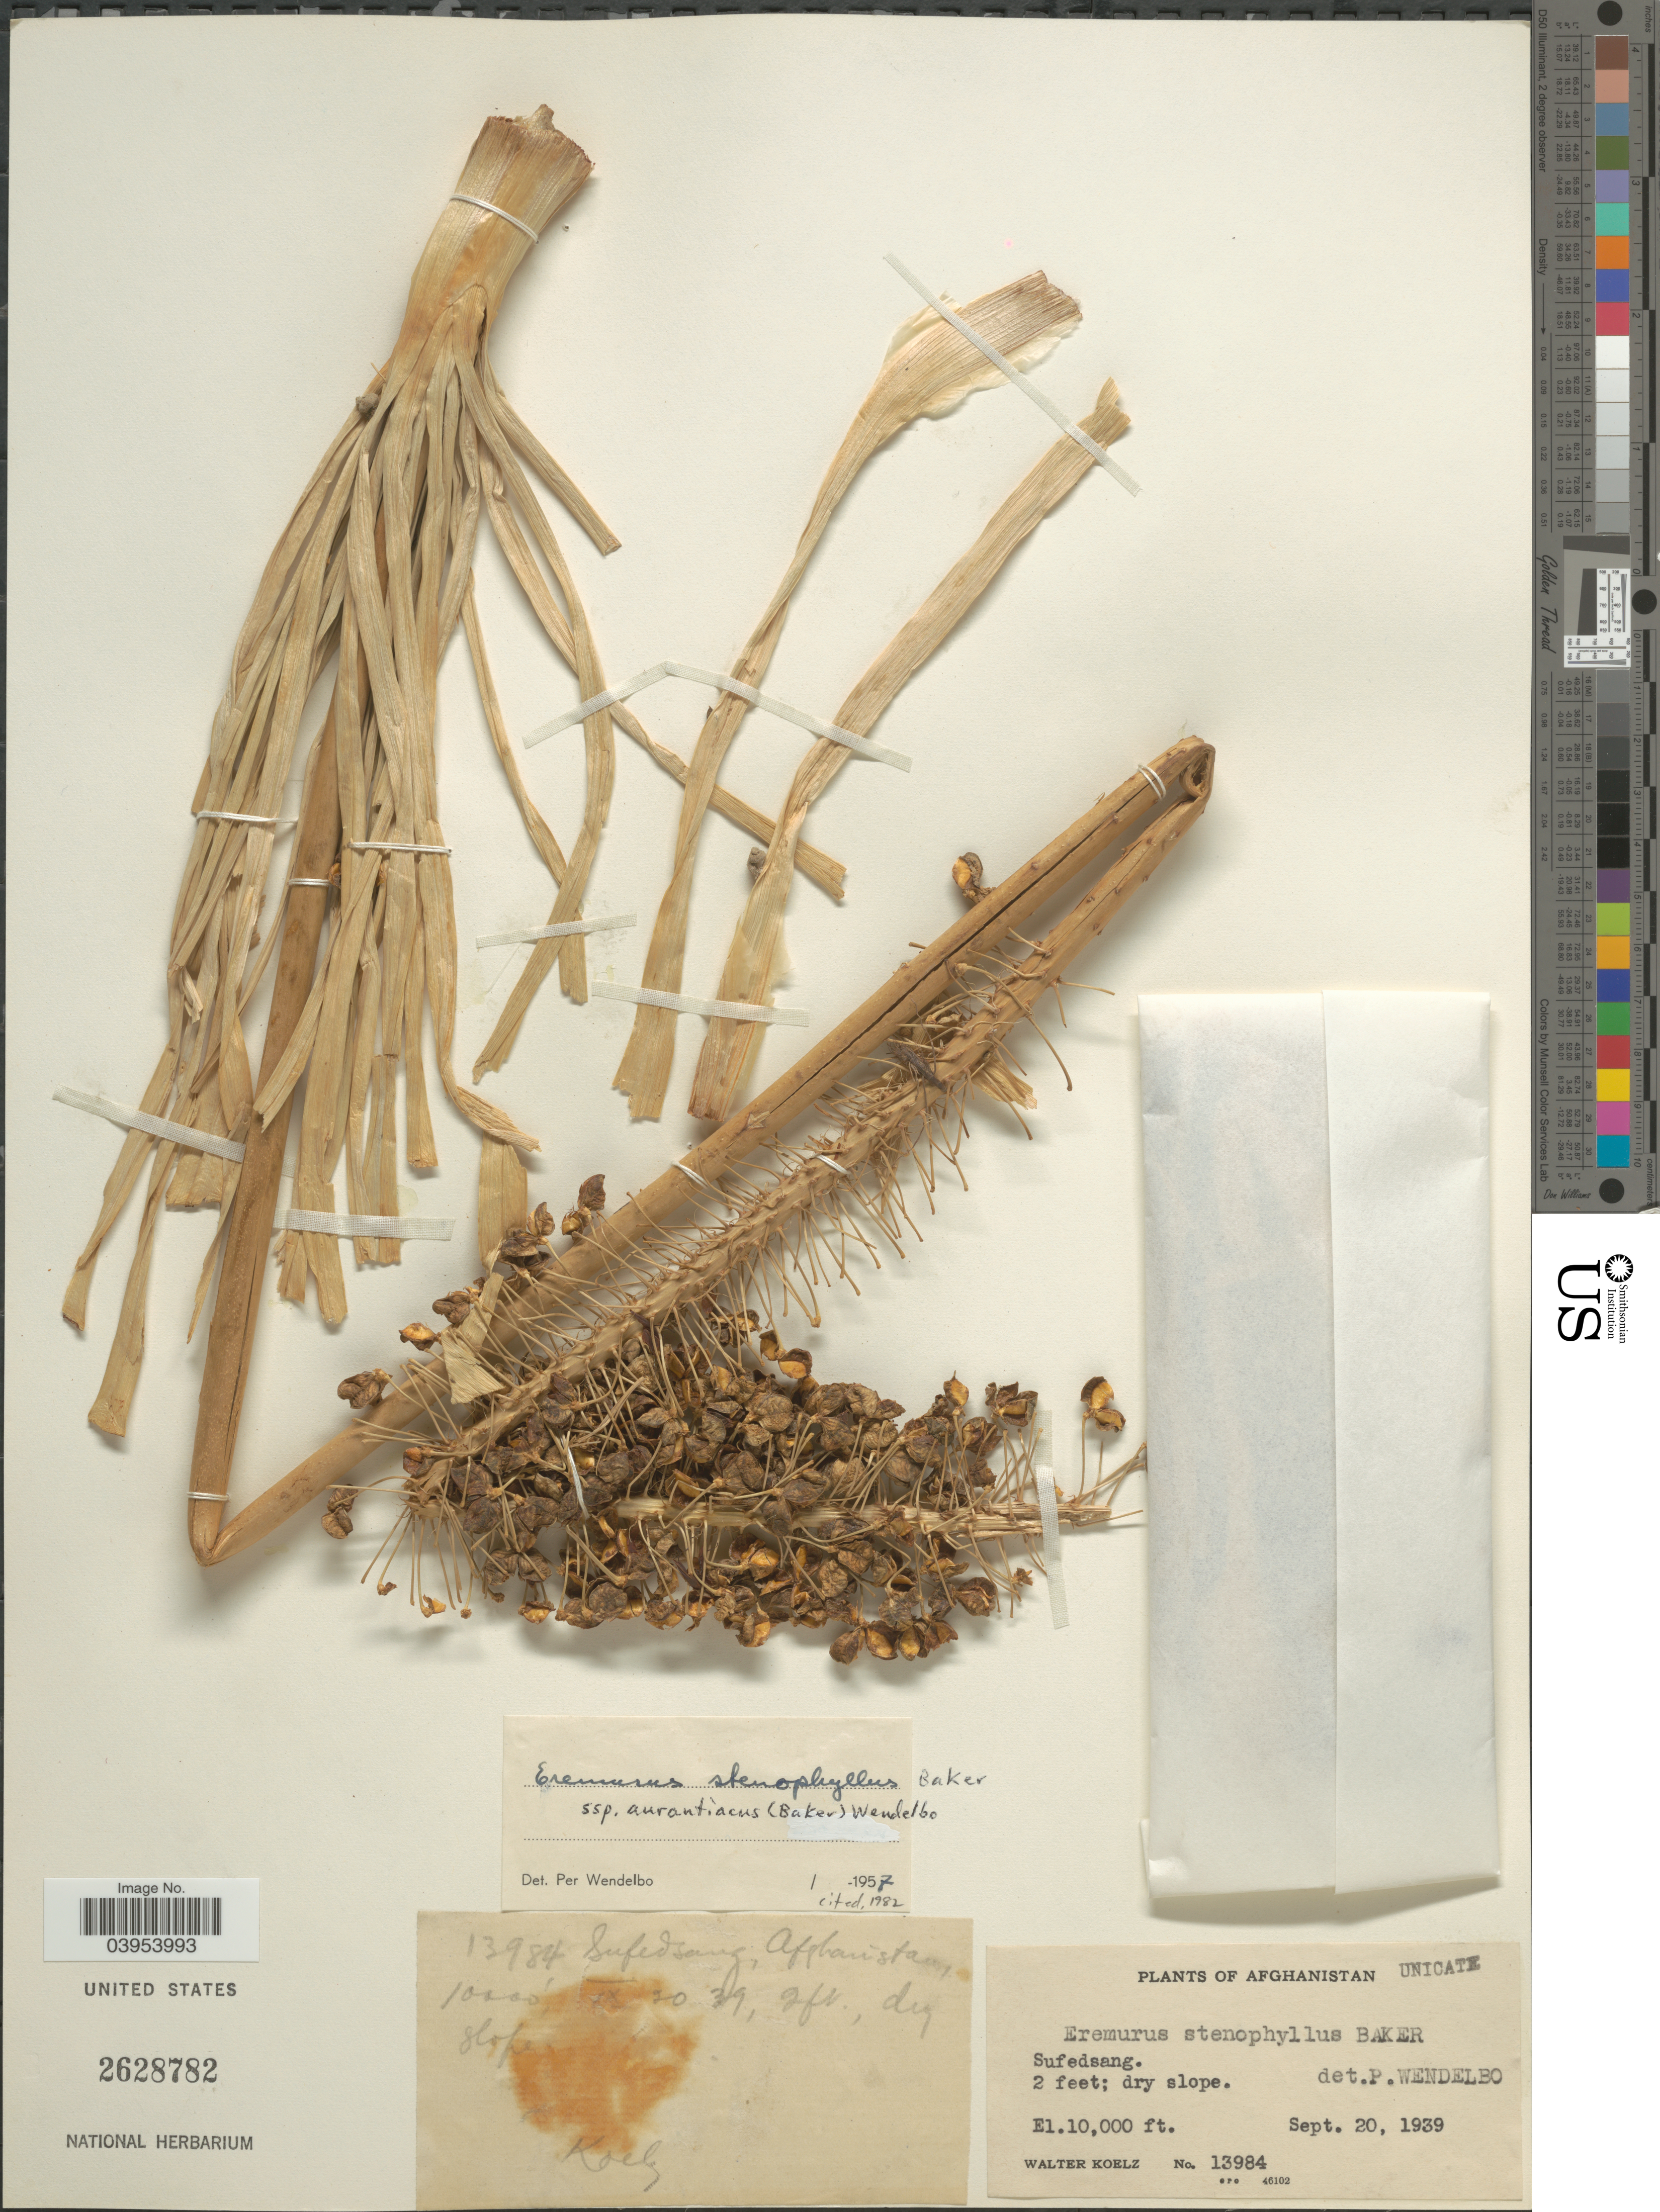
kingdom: Plantae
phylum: Tracheophyta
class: Liliopsida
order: Asparagales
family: Asphodelaceae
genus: Eremurus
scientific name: Eremurus stenophyllus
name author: (Boiss. & Buhse) Baker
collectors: W. N. Koelz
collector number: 13984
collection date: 1939-09-20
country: Afghanistan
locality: Sufedsang.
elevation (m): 3048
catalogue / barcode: US 2628782